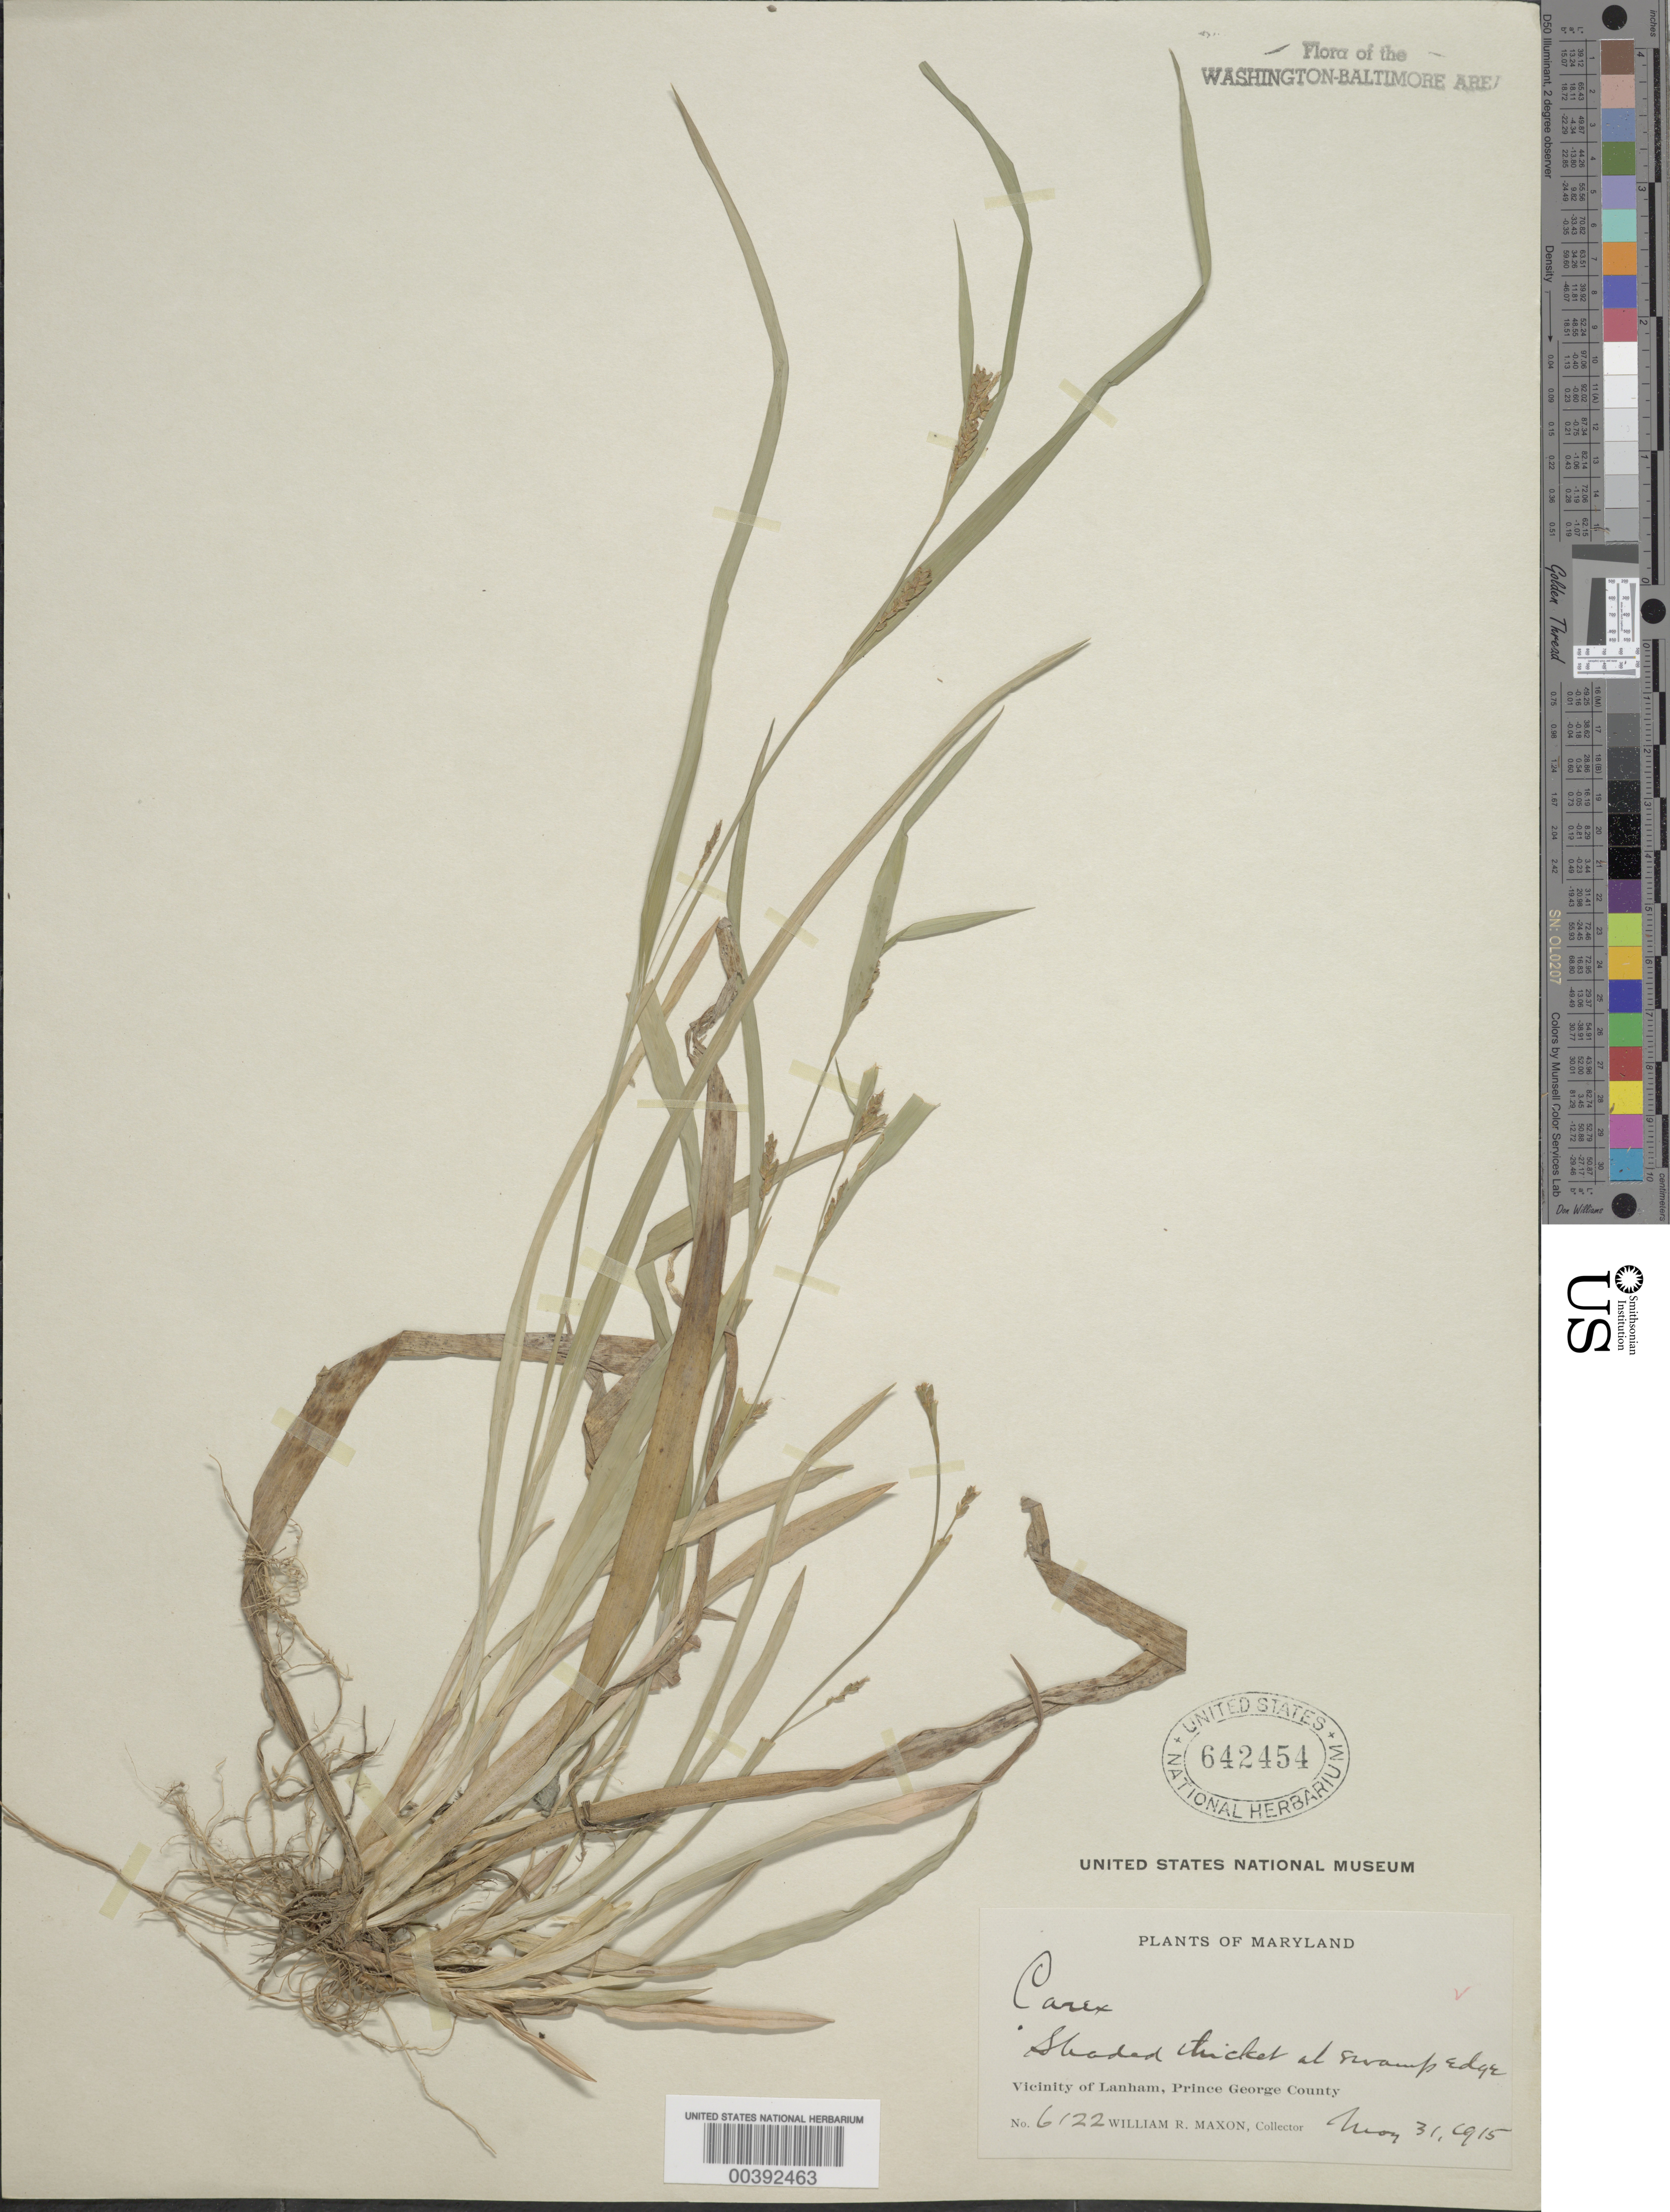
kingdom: Plantae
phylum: Tracheophyta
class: Liliopsida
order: Poales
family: Cyperaceae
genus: Carex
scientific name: Carex gracilescens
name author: Steud.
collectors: W. R. Maxon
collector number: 6122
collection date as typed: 31 May 1915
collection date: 1915-05-31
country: United States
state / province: Maryland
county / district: Prince George's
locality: Lanham vicinity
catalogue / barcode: US 642454